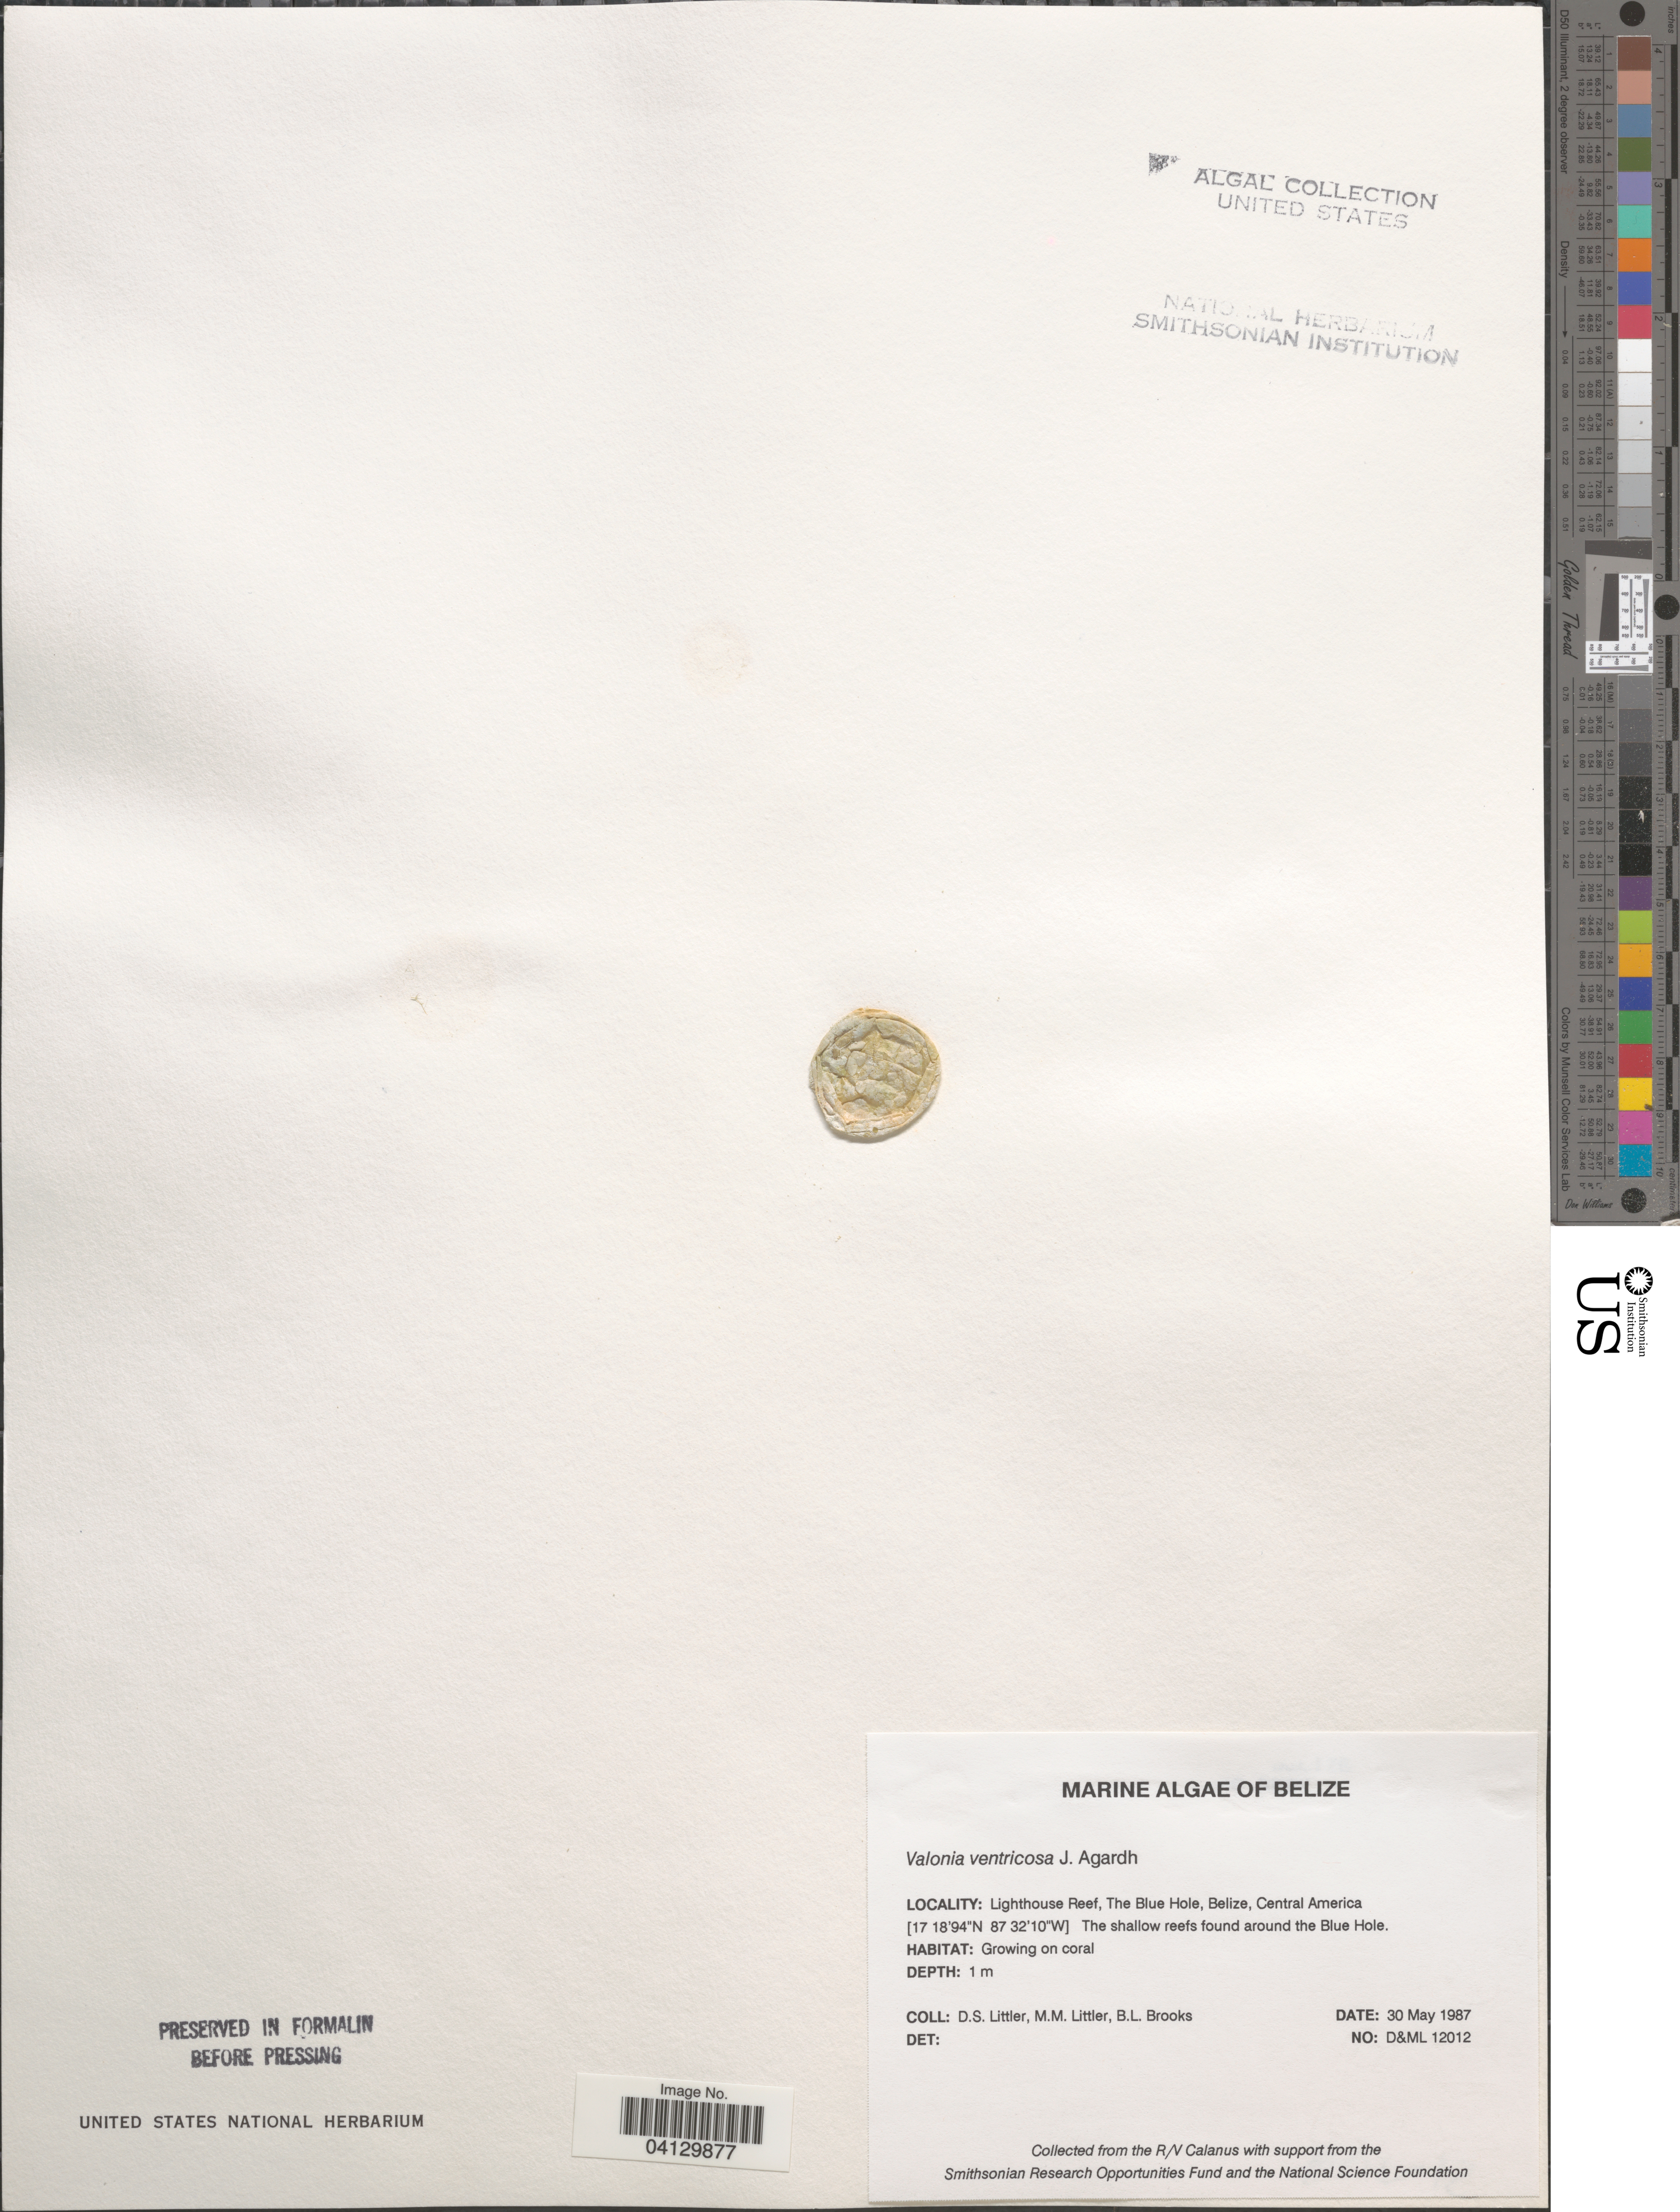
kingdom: Plantae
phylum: Chlorophyta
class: Ulvophyceae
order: Siphonocladales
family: Valoniaceae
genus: Valonia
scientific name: Valonia ventricosa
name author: J. Agardh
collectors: D. S. Littler & B. Brooks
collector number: D&ML12012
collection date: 1987-05-30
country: Belize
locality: Lighthouse Reef, The Blue Hole. The shallow reefs around the Blue Hole.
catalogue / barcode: US 328875